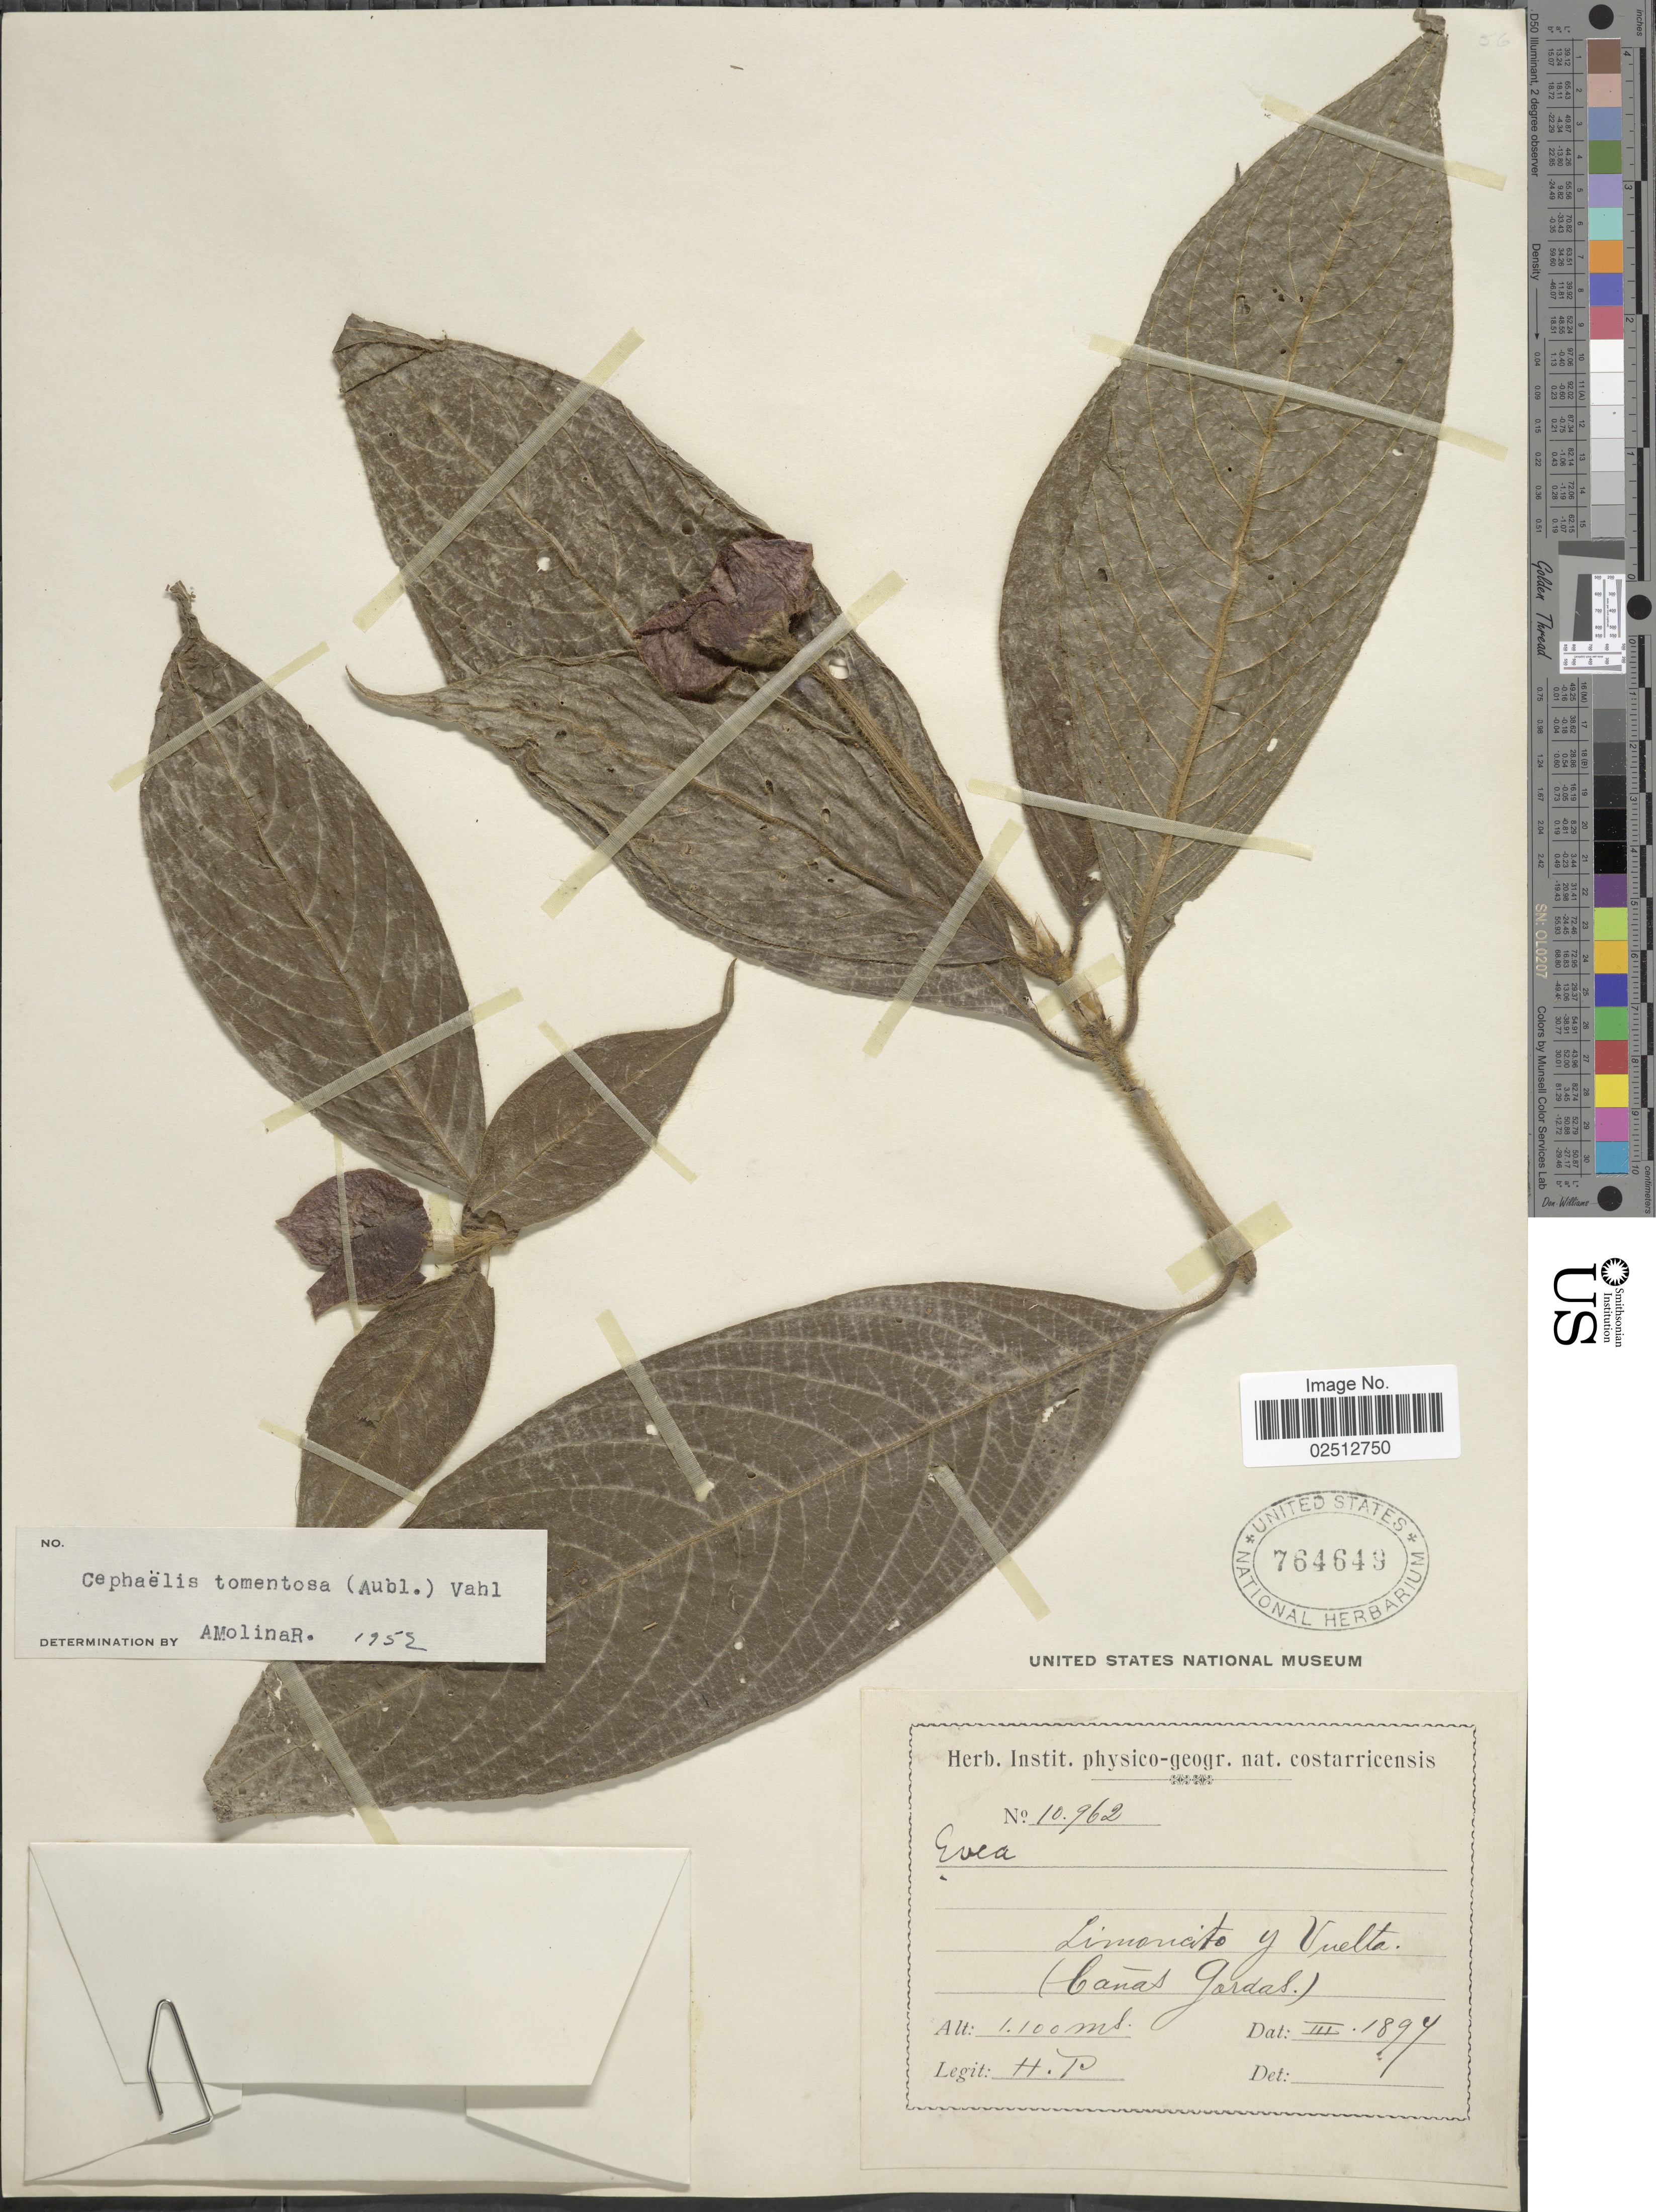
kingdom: Plantae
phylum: Tracheophyta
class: Magnoliopsida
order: Gentianales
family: Rubiaceae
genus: Psychotria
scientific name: Psychotria poeppigiana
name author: Müll. Arg.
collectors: H. P.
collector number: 10962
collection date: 1897-03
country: Costa Rica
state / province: Puntarenas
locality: Limoncito y Vuelta (Canas Gordas)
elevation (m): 1100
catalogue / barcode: US 764649